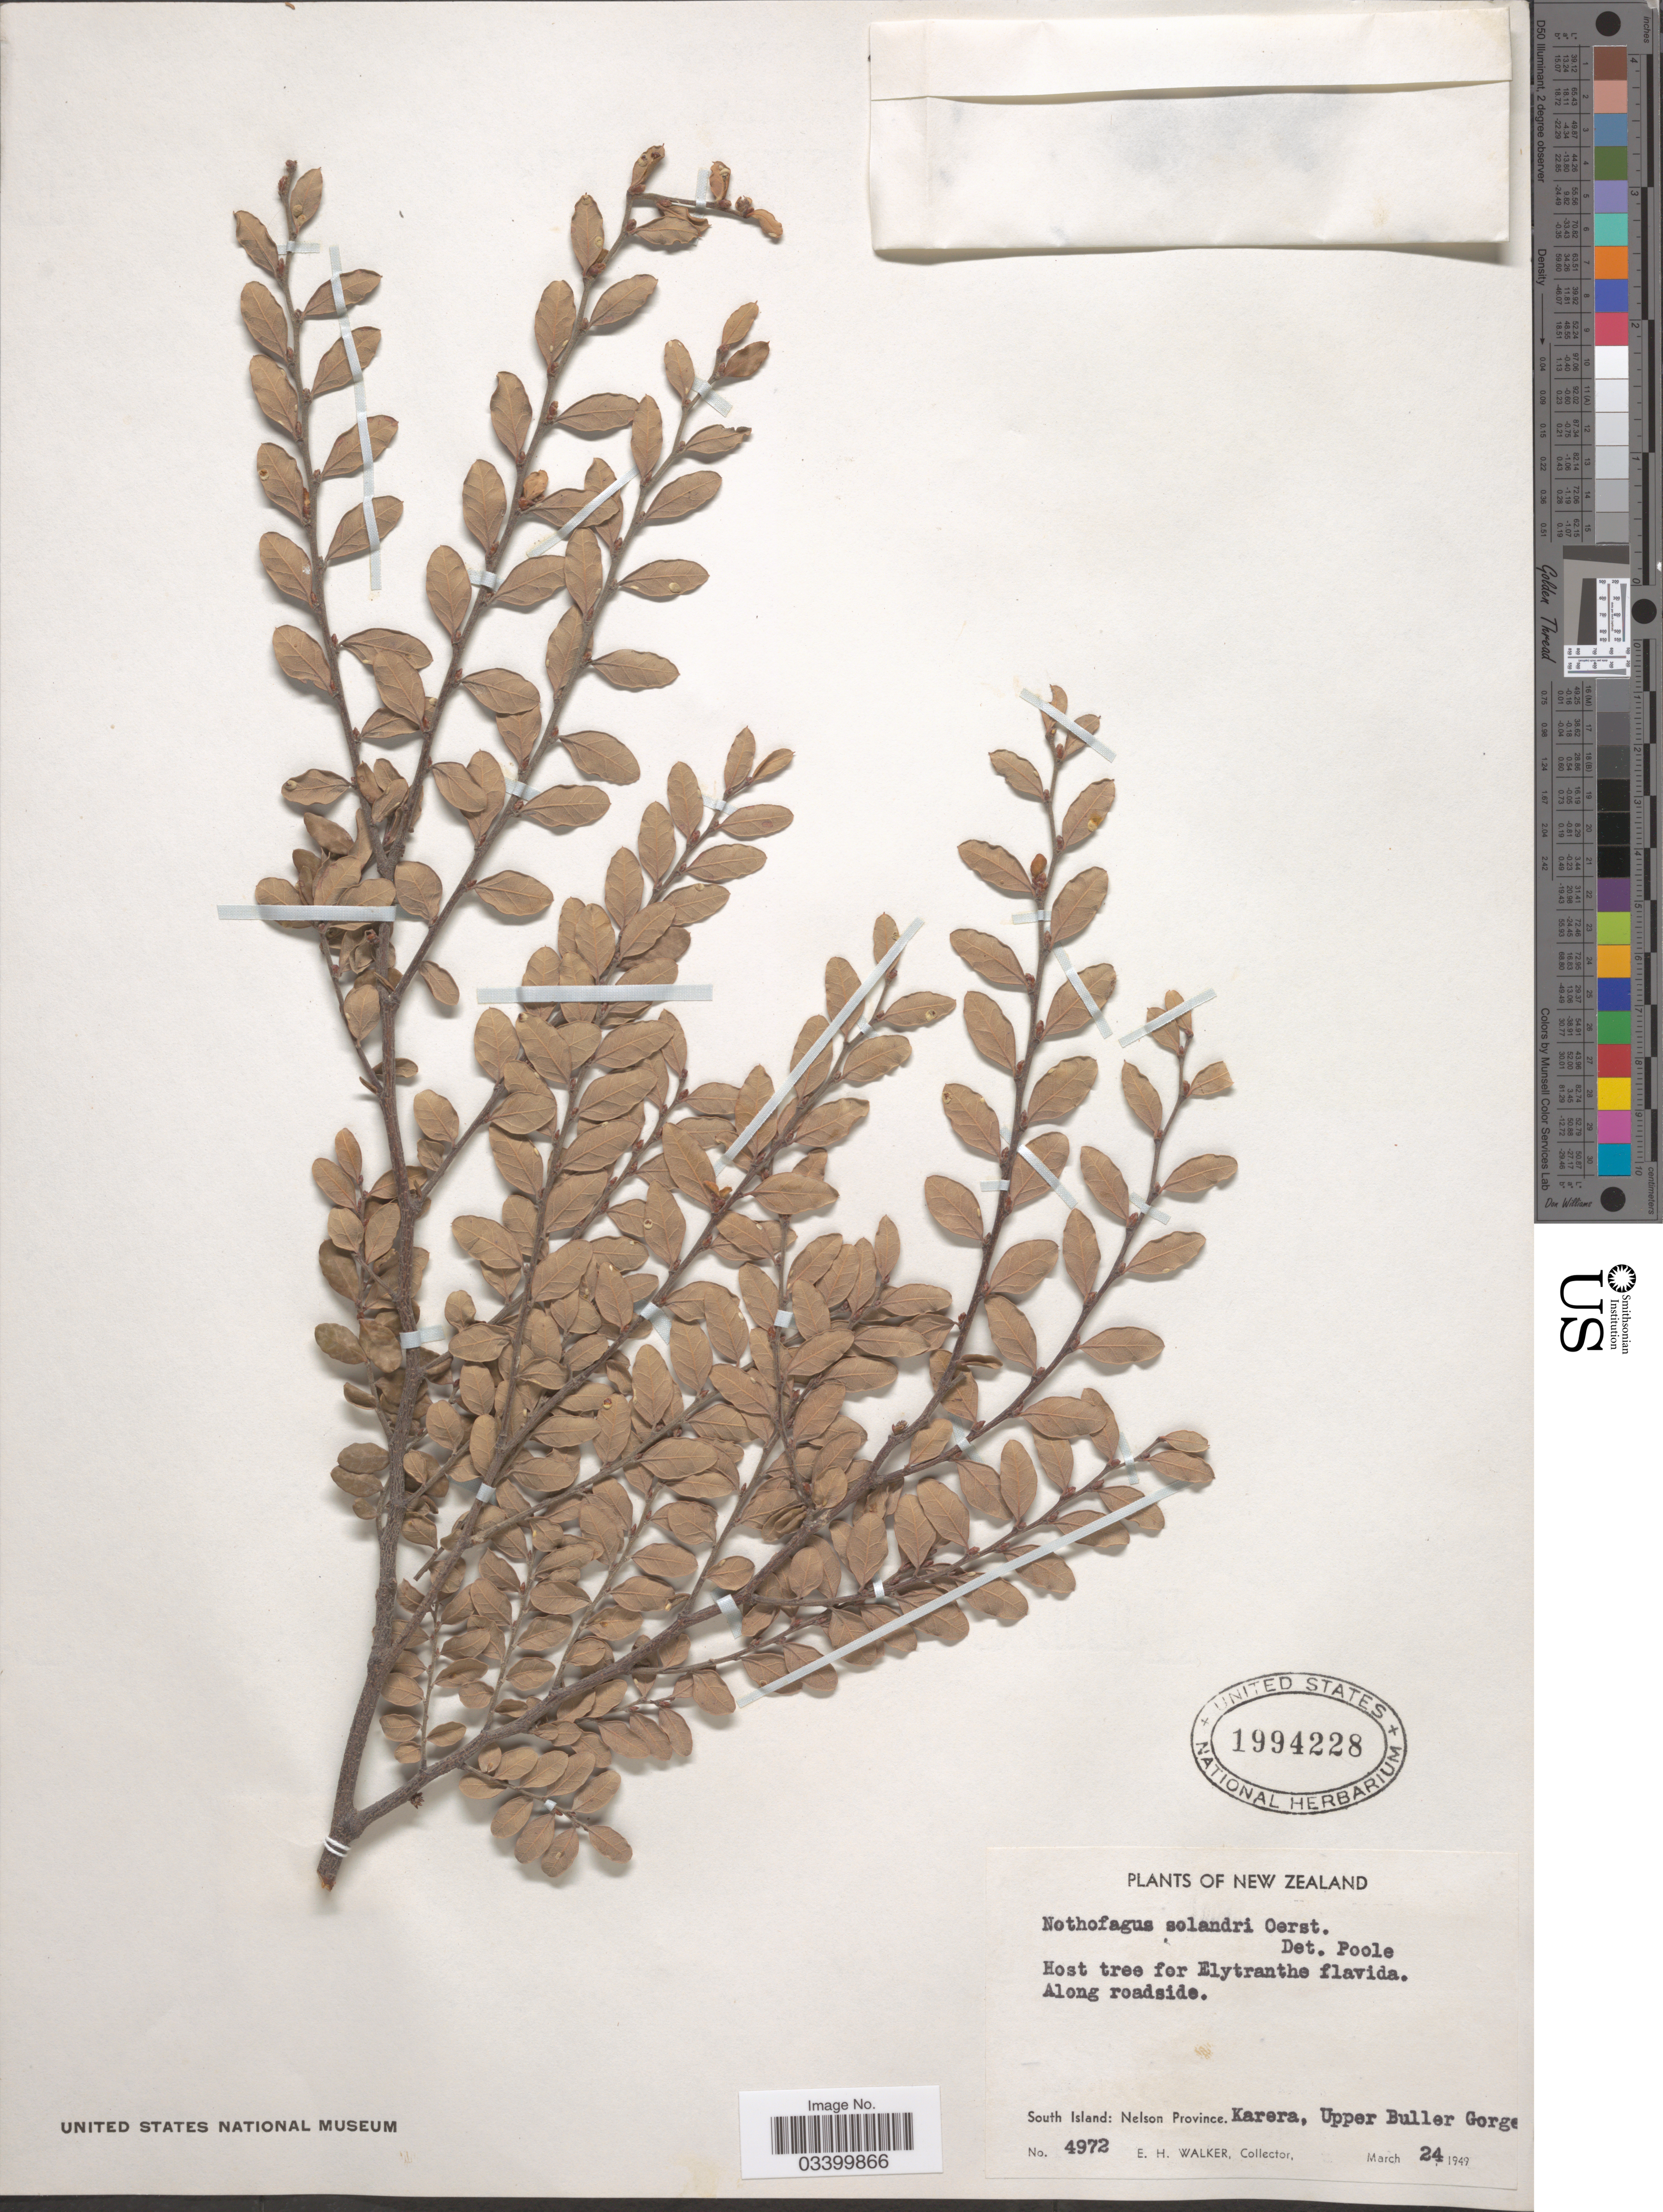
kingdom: Plantae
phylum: Tracheophyta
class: Magnoliopsida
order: Fagales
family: Nothofagaceae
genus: Nothofagus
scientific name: Nothofagus solandri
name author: (Hook. f.) Oerst.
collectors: E. H. Walker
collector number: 4972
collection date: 1949-03-24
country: New Zealand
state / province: Nelson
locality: South Island: Nelson Province. Karera, Upper Buller Gorge.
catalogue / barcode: US 1994228